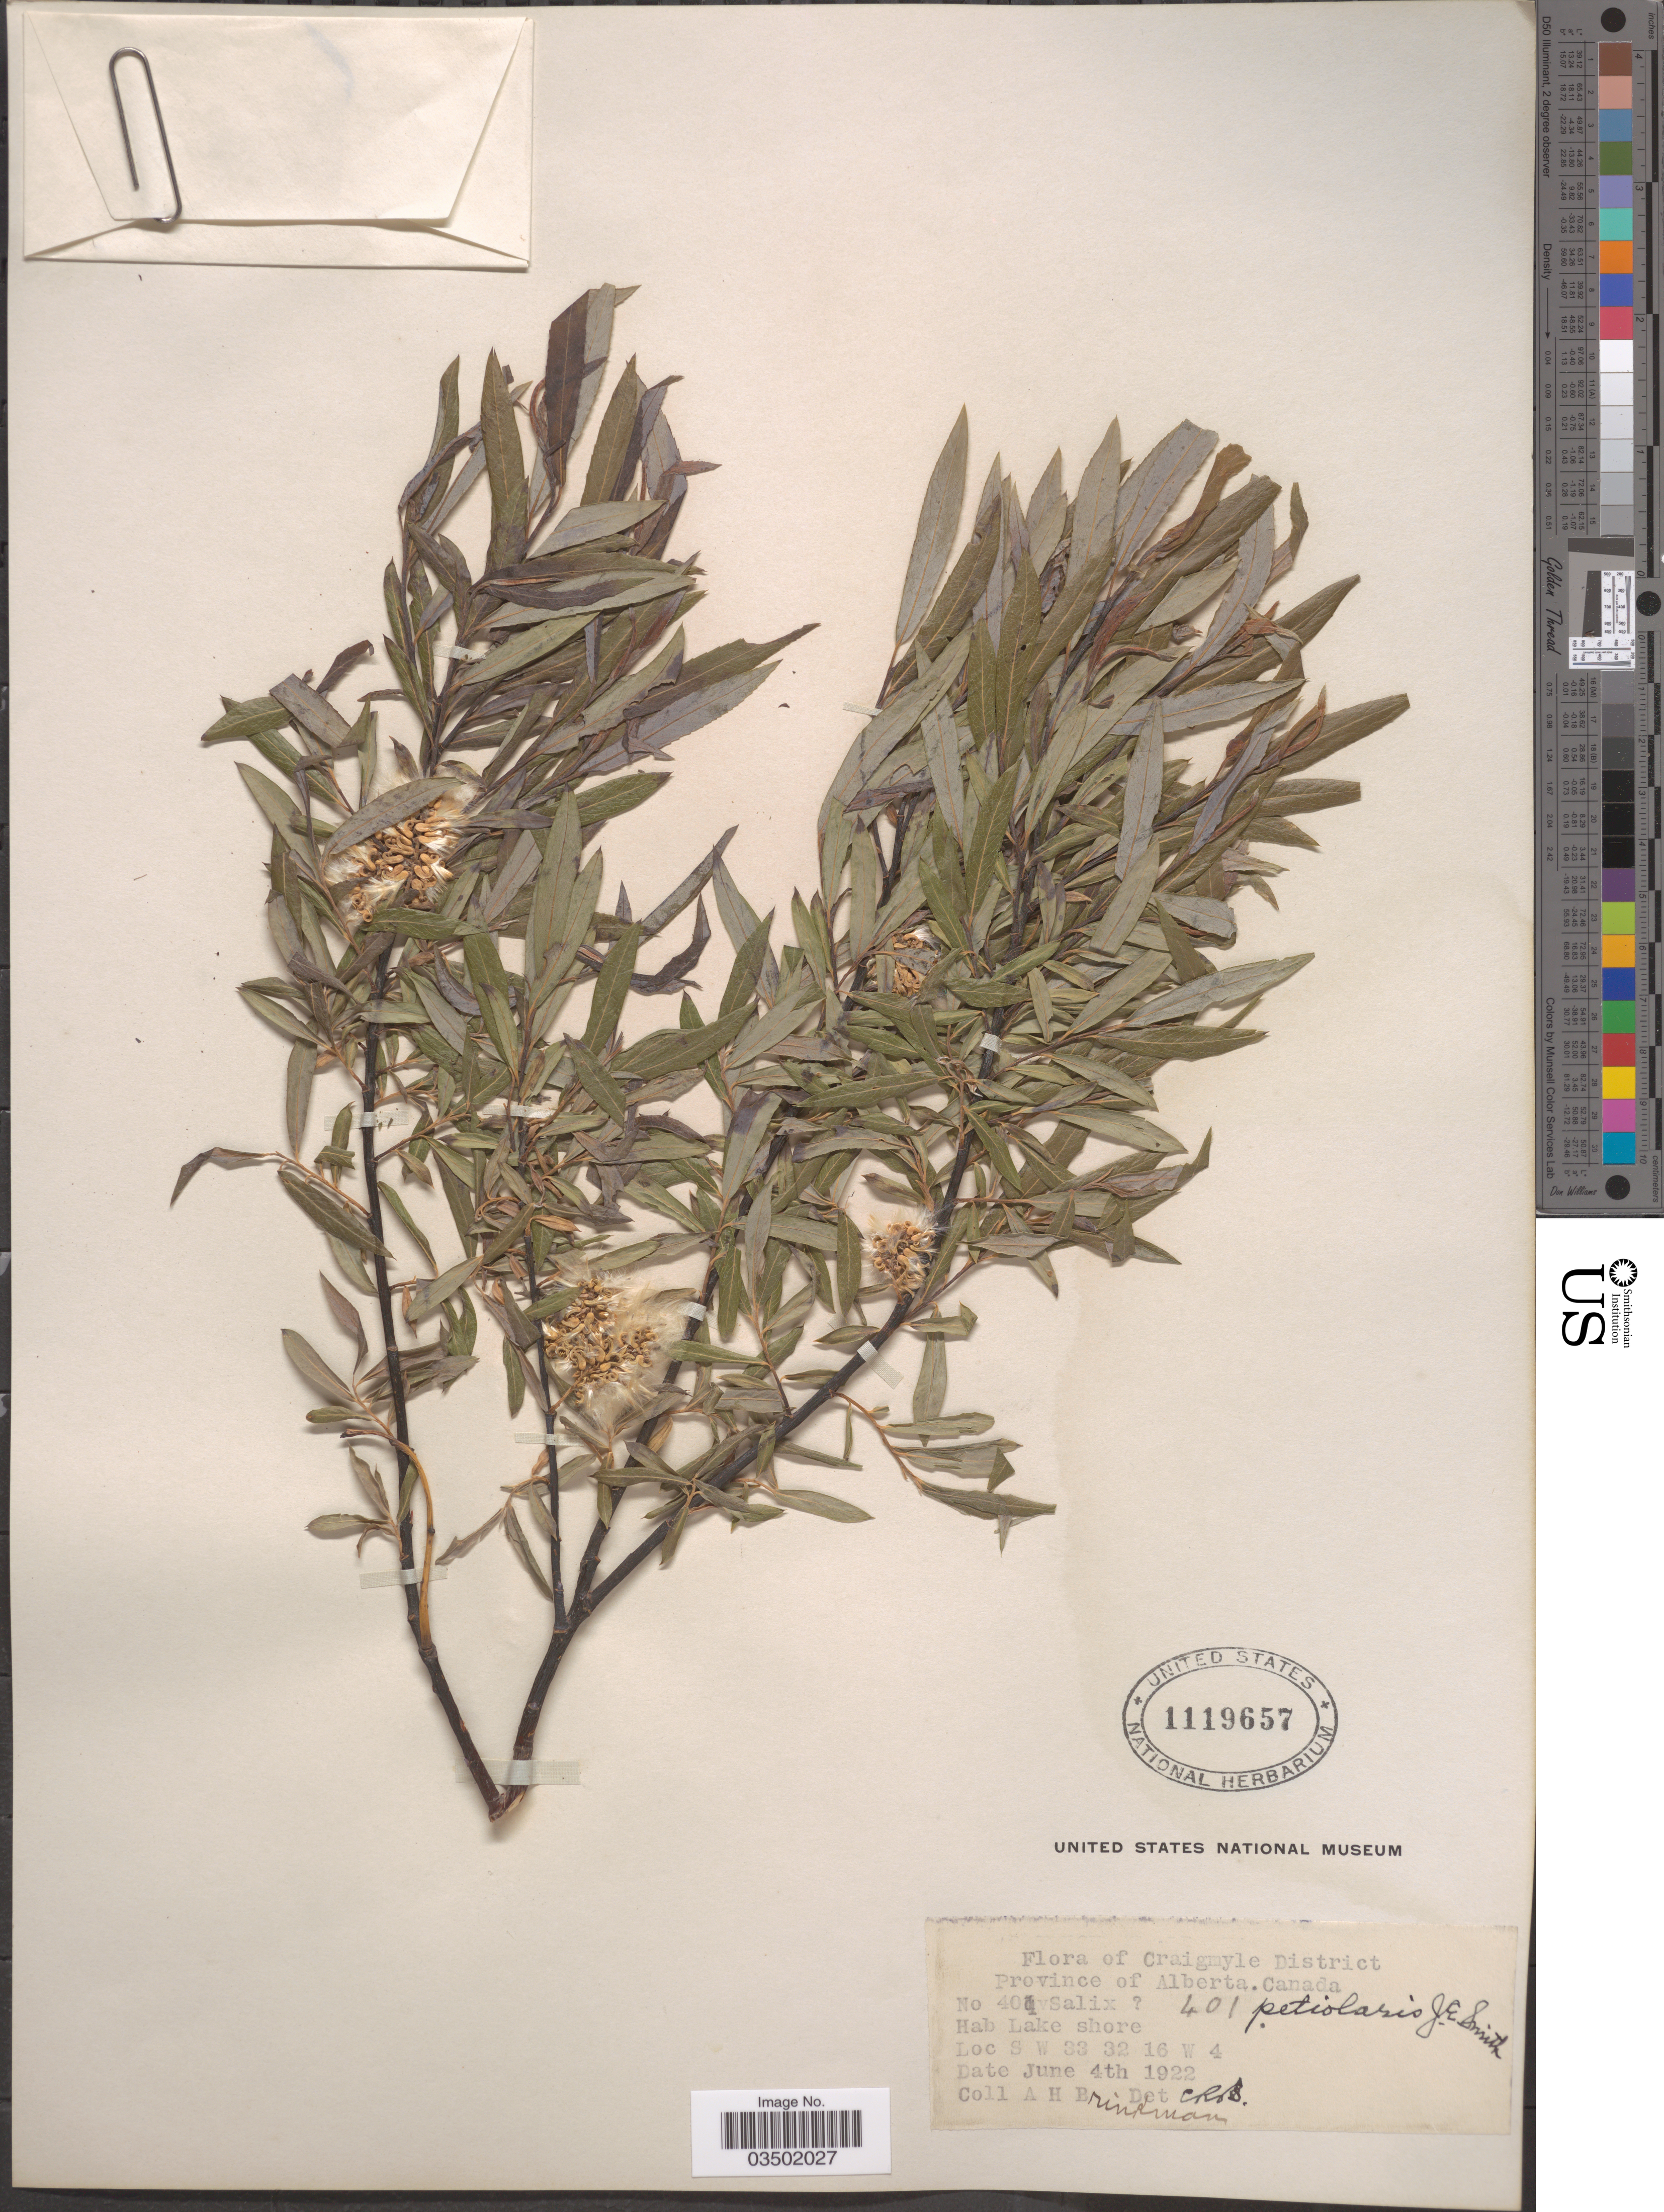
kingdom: Plantae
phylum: Tracheophyta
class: Magnoliopsida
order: Malpighiales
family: Salicaceae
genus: Salix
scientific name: Salix petiolaris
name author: Sm.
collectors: A. Brinkman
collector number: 401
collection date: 1922-06-04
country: Canada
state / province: Alberta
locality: Craigmyle District. S W 33 32 16 W 4.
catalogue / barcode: US 1119657